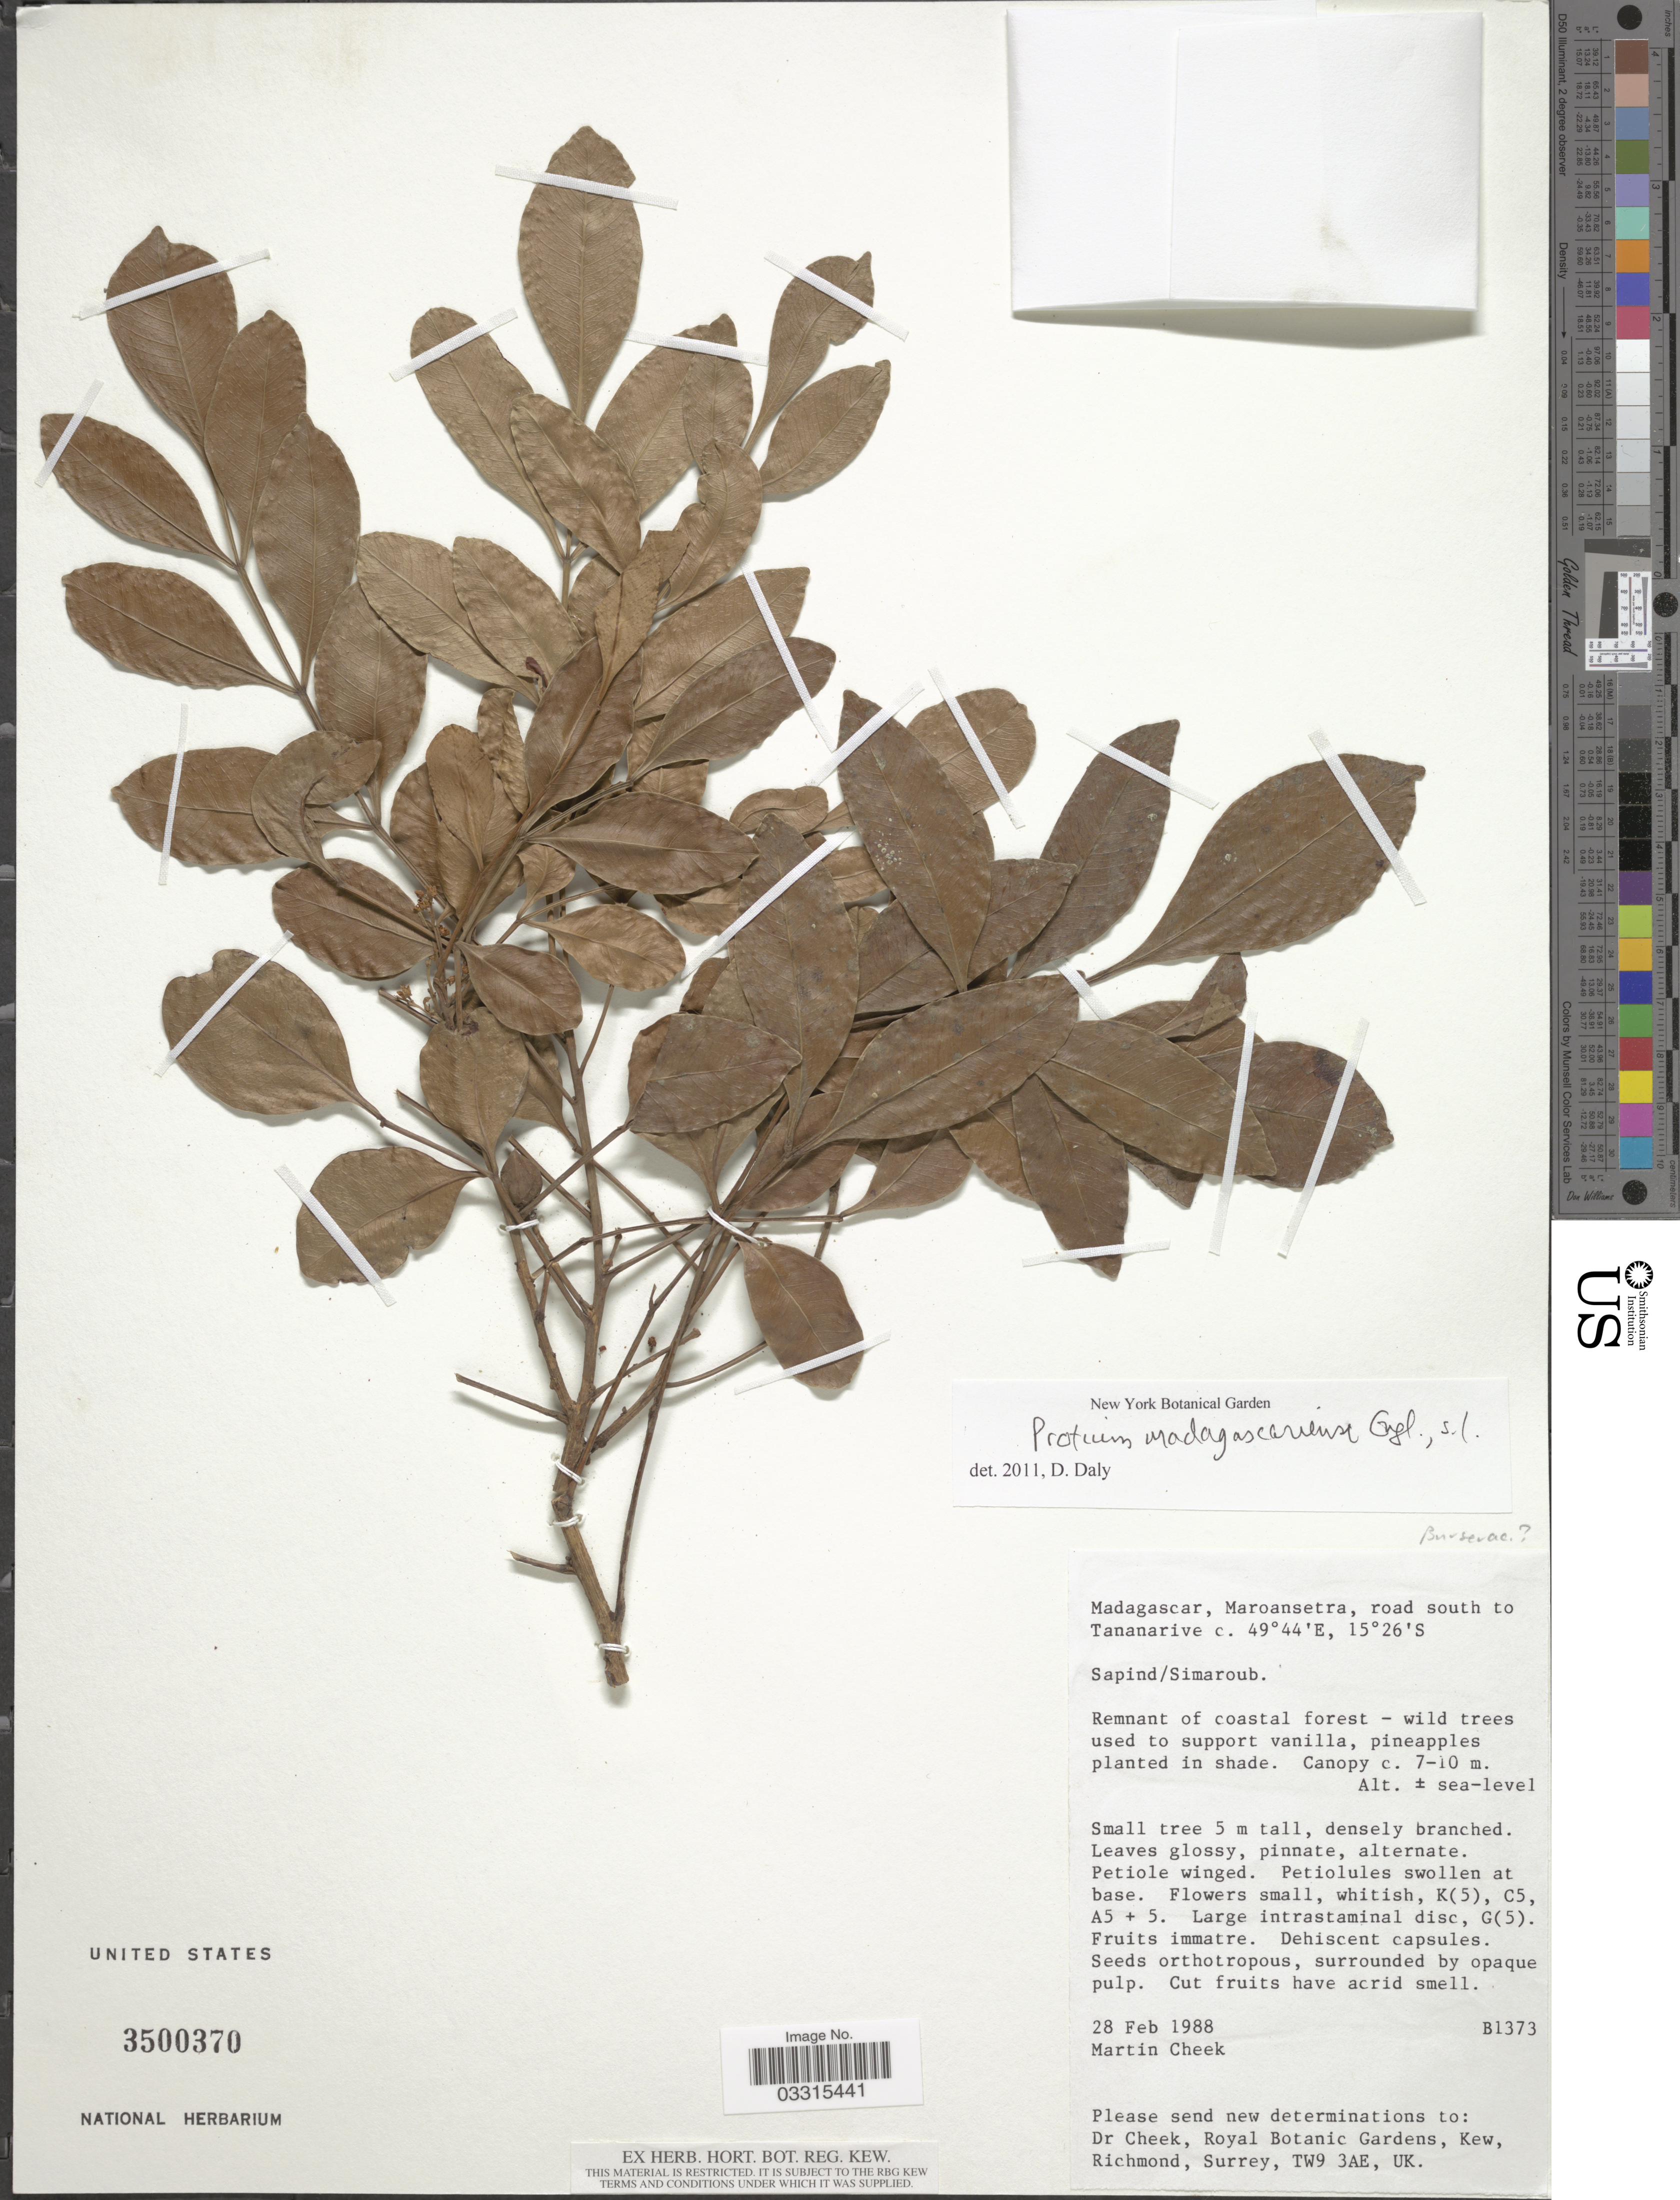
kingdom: Plantae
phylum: Tracheophyta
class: Magnoliopsida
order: Sapindales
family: Burseraceae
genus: Protium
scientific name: Protium madagascariense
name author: Engl.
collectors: M. Cheek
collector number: B1373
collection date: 1988-02-28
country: Madagascar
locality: Maroansetra, road south to Tananarive.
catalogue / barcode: US 3500370